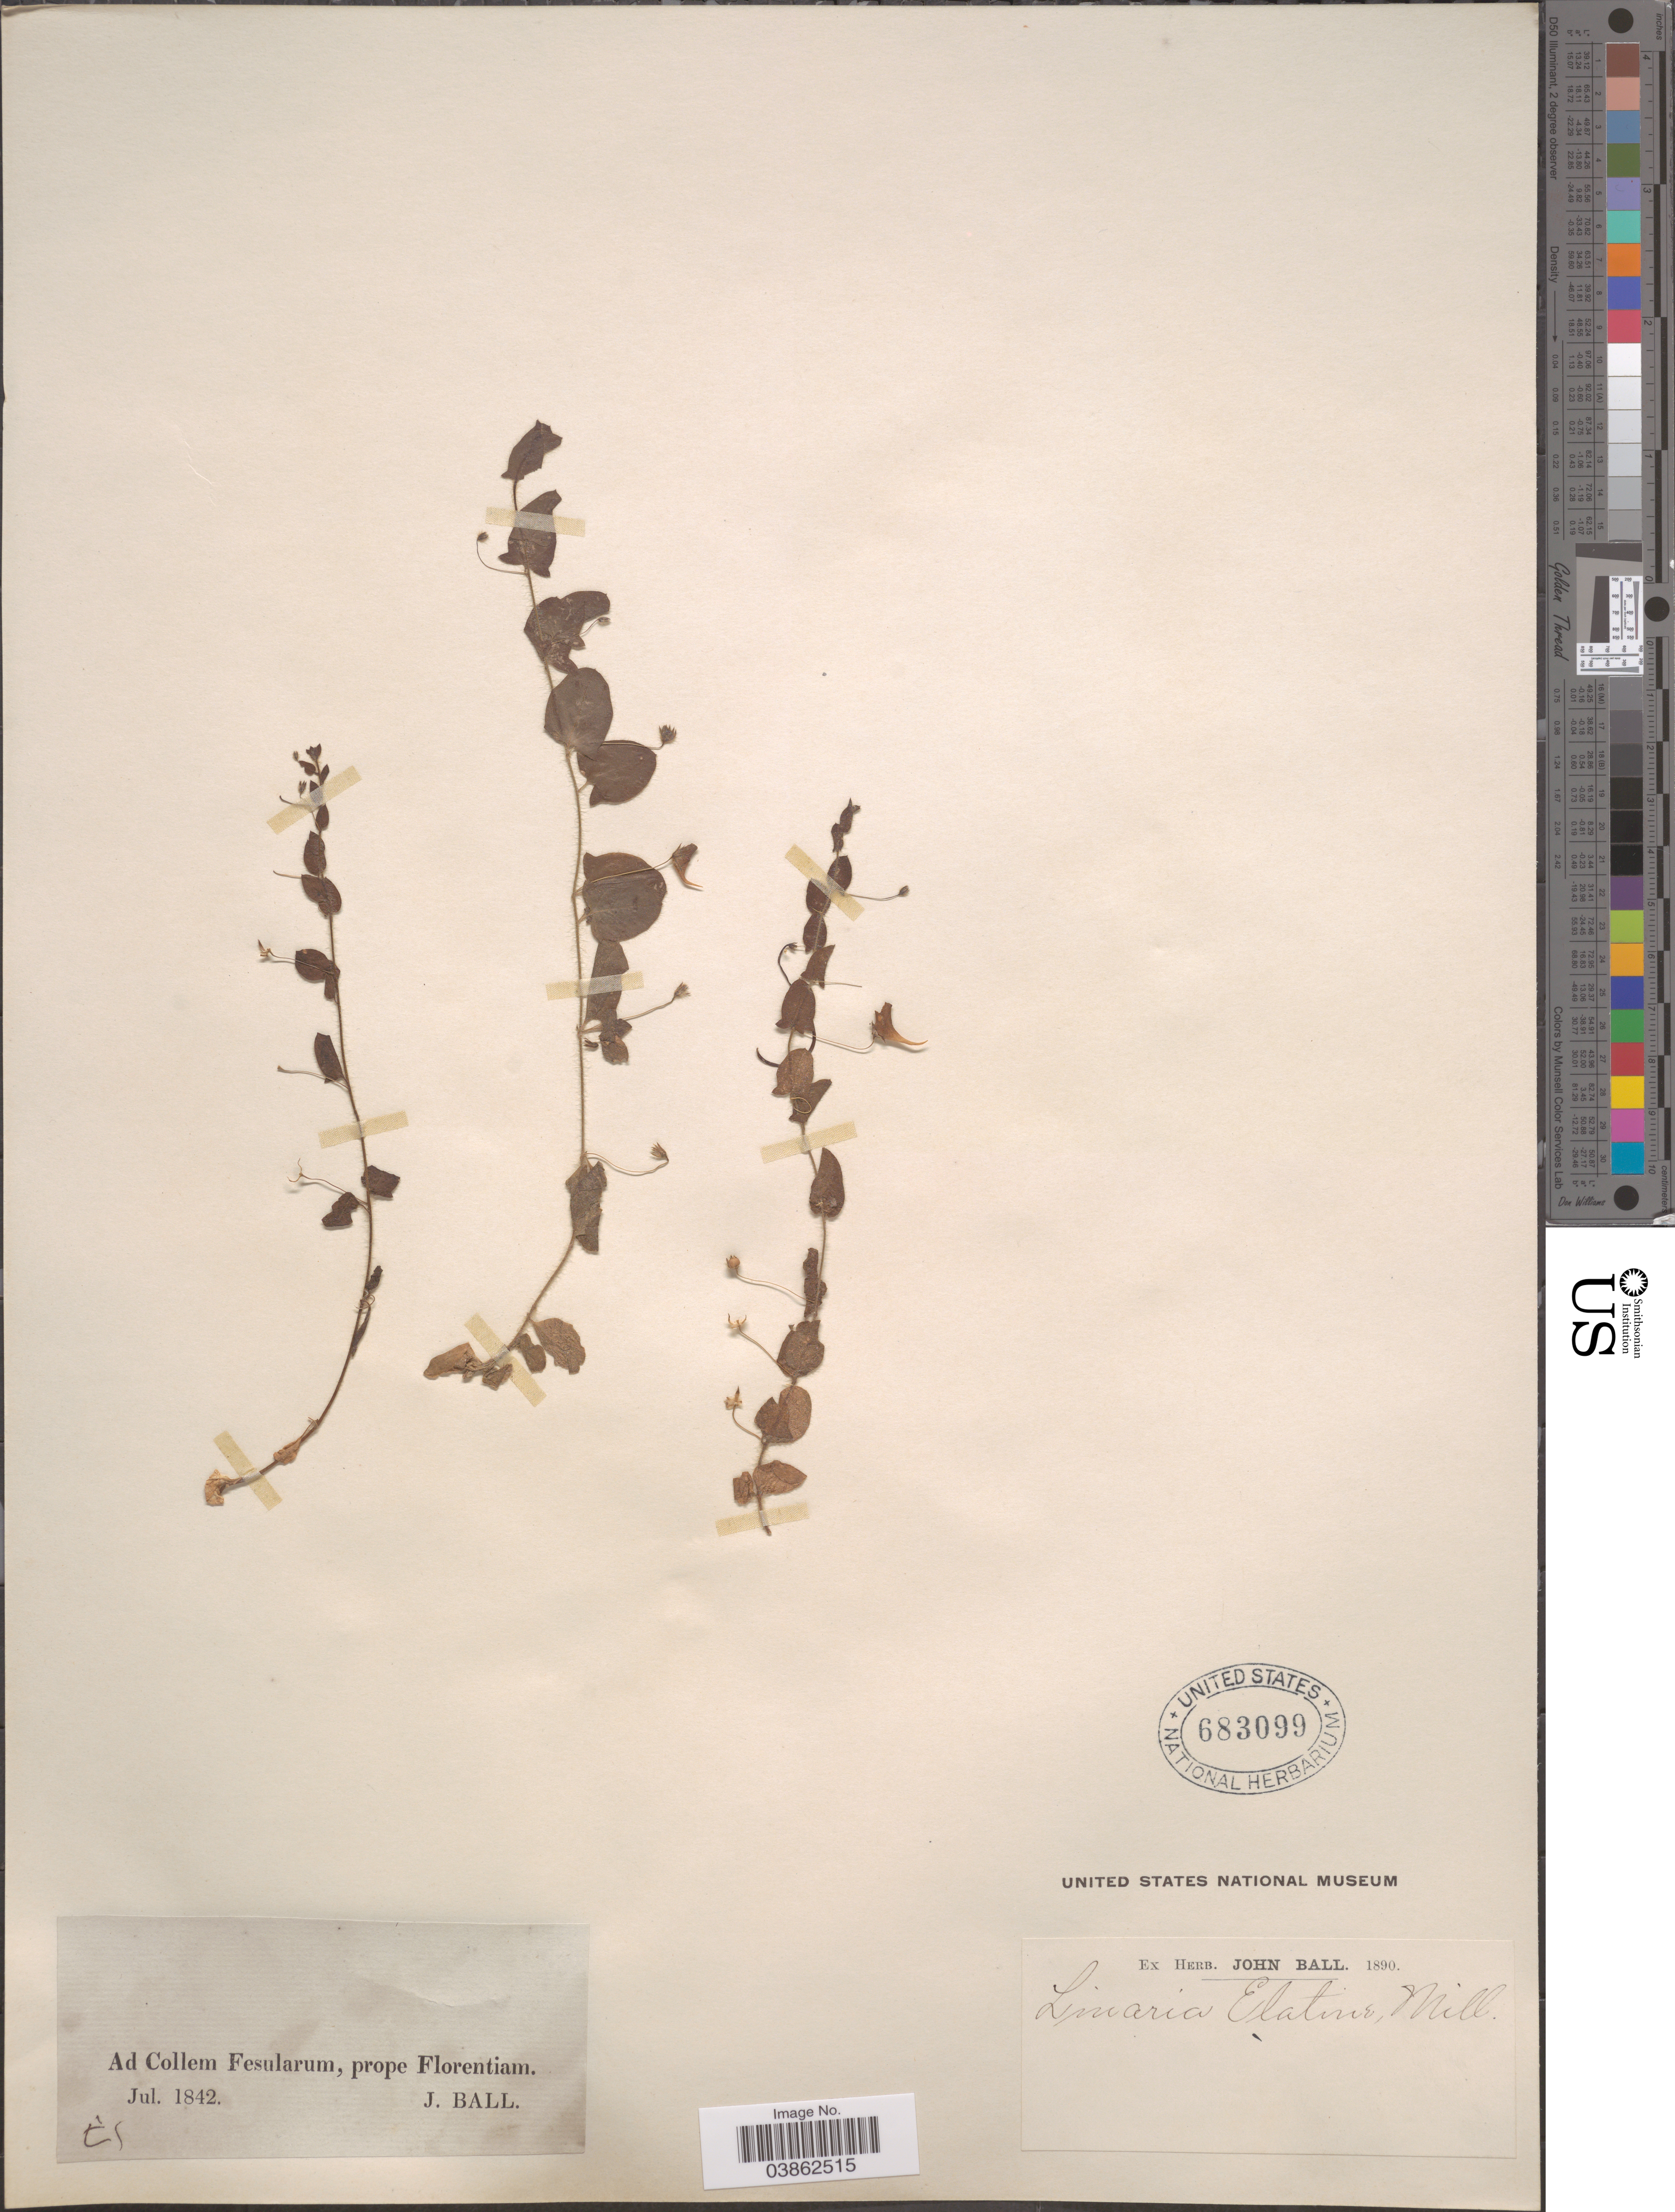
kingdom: Plantae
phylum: Tracheophyta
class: Magnoliopsida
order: Lamiales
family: Plantaginaceae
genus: Elatinoides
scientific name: Elatinoides elatine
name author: (L.) Wettst.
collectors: J. Ball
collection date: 1842-07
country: Italy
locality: Ad Collem Fesularum, prope Florentiam.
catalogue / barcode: US 683099